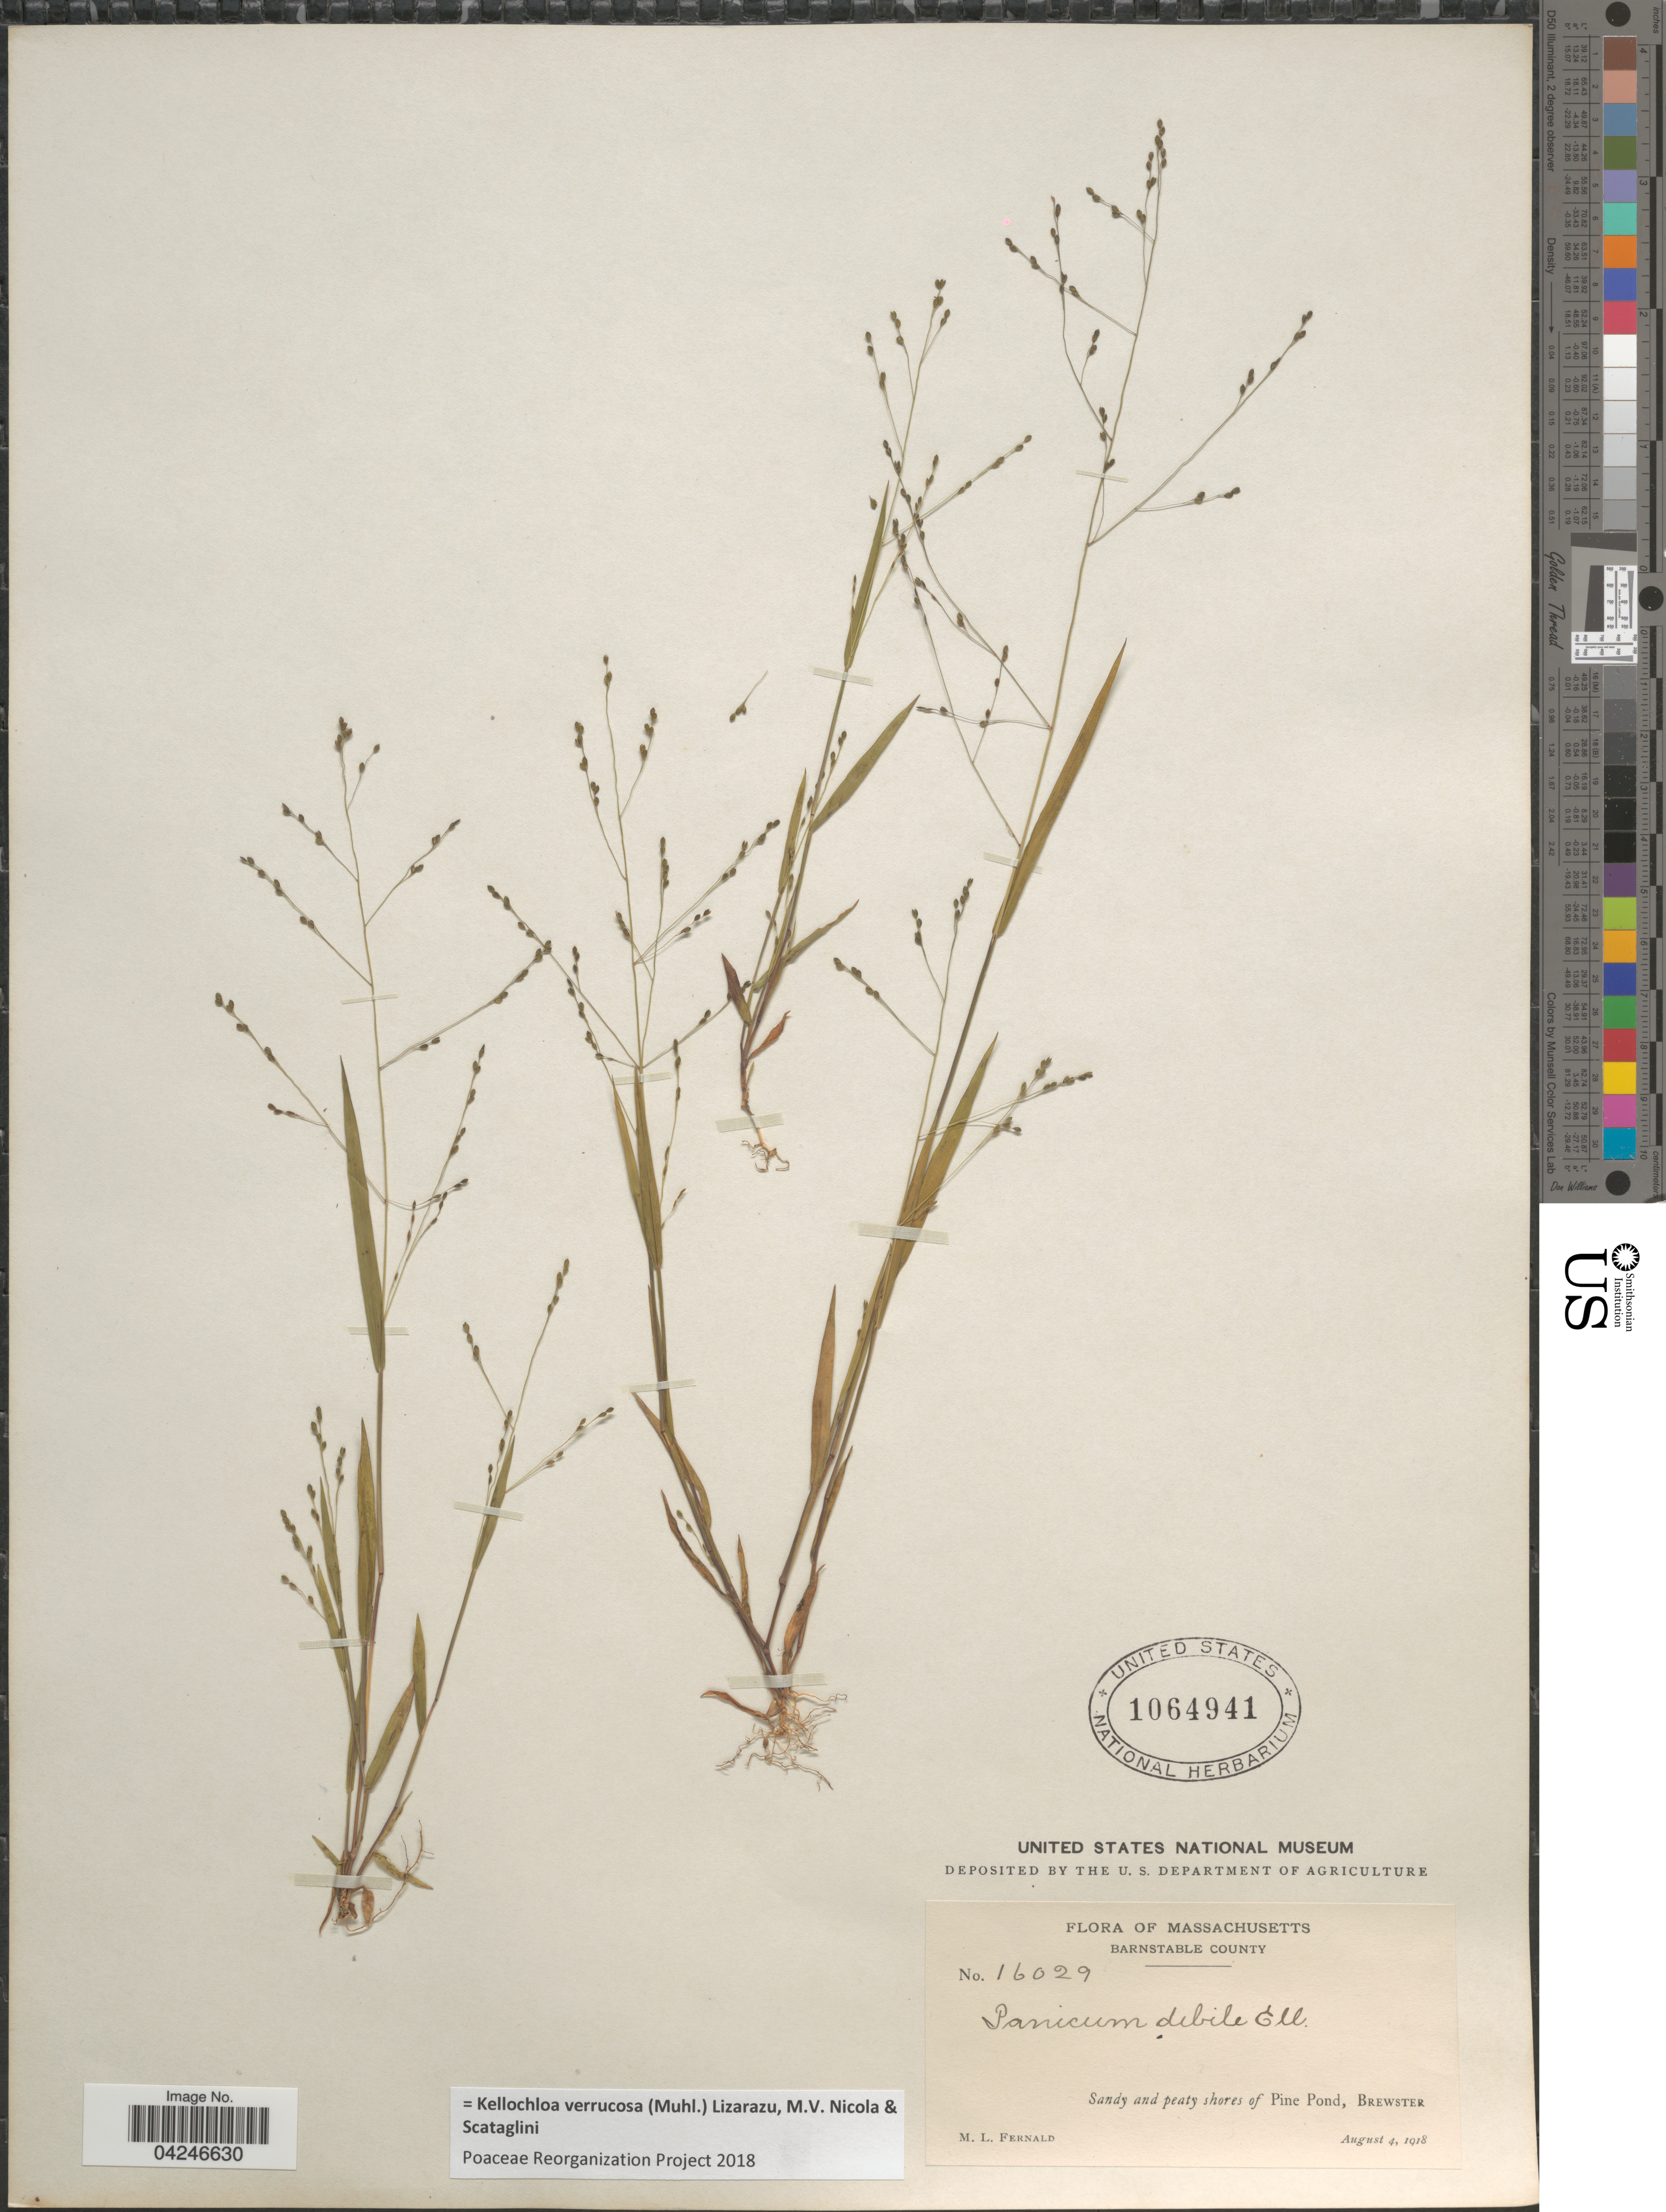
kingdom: Plantae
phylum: Tracheophyta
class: Liliopsida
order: Poales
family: Poaceae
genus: Kellochloa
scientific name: Kellochloa verrucosa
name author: (Muhl.) Lizarazu et al.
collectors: M. L. Fernald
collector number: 16029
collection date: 1918-08-04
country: United States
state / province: Massachusetts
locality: Barnstable County. Sandy and peaty shores of Pine Pond, Brewster.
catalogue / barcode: US 1064941